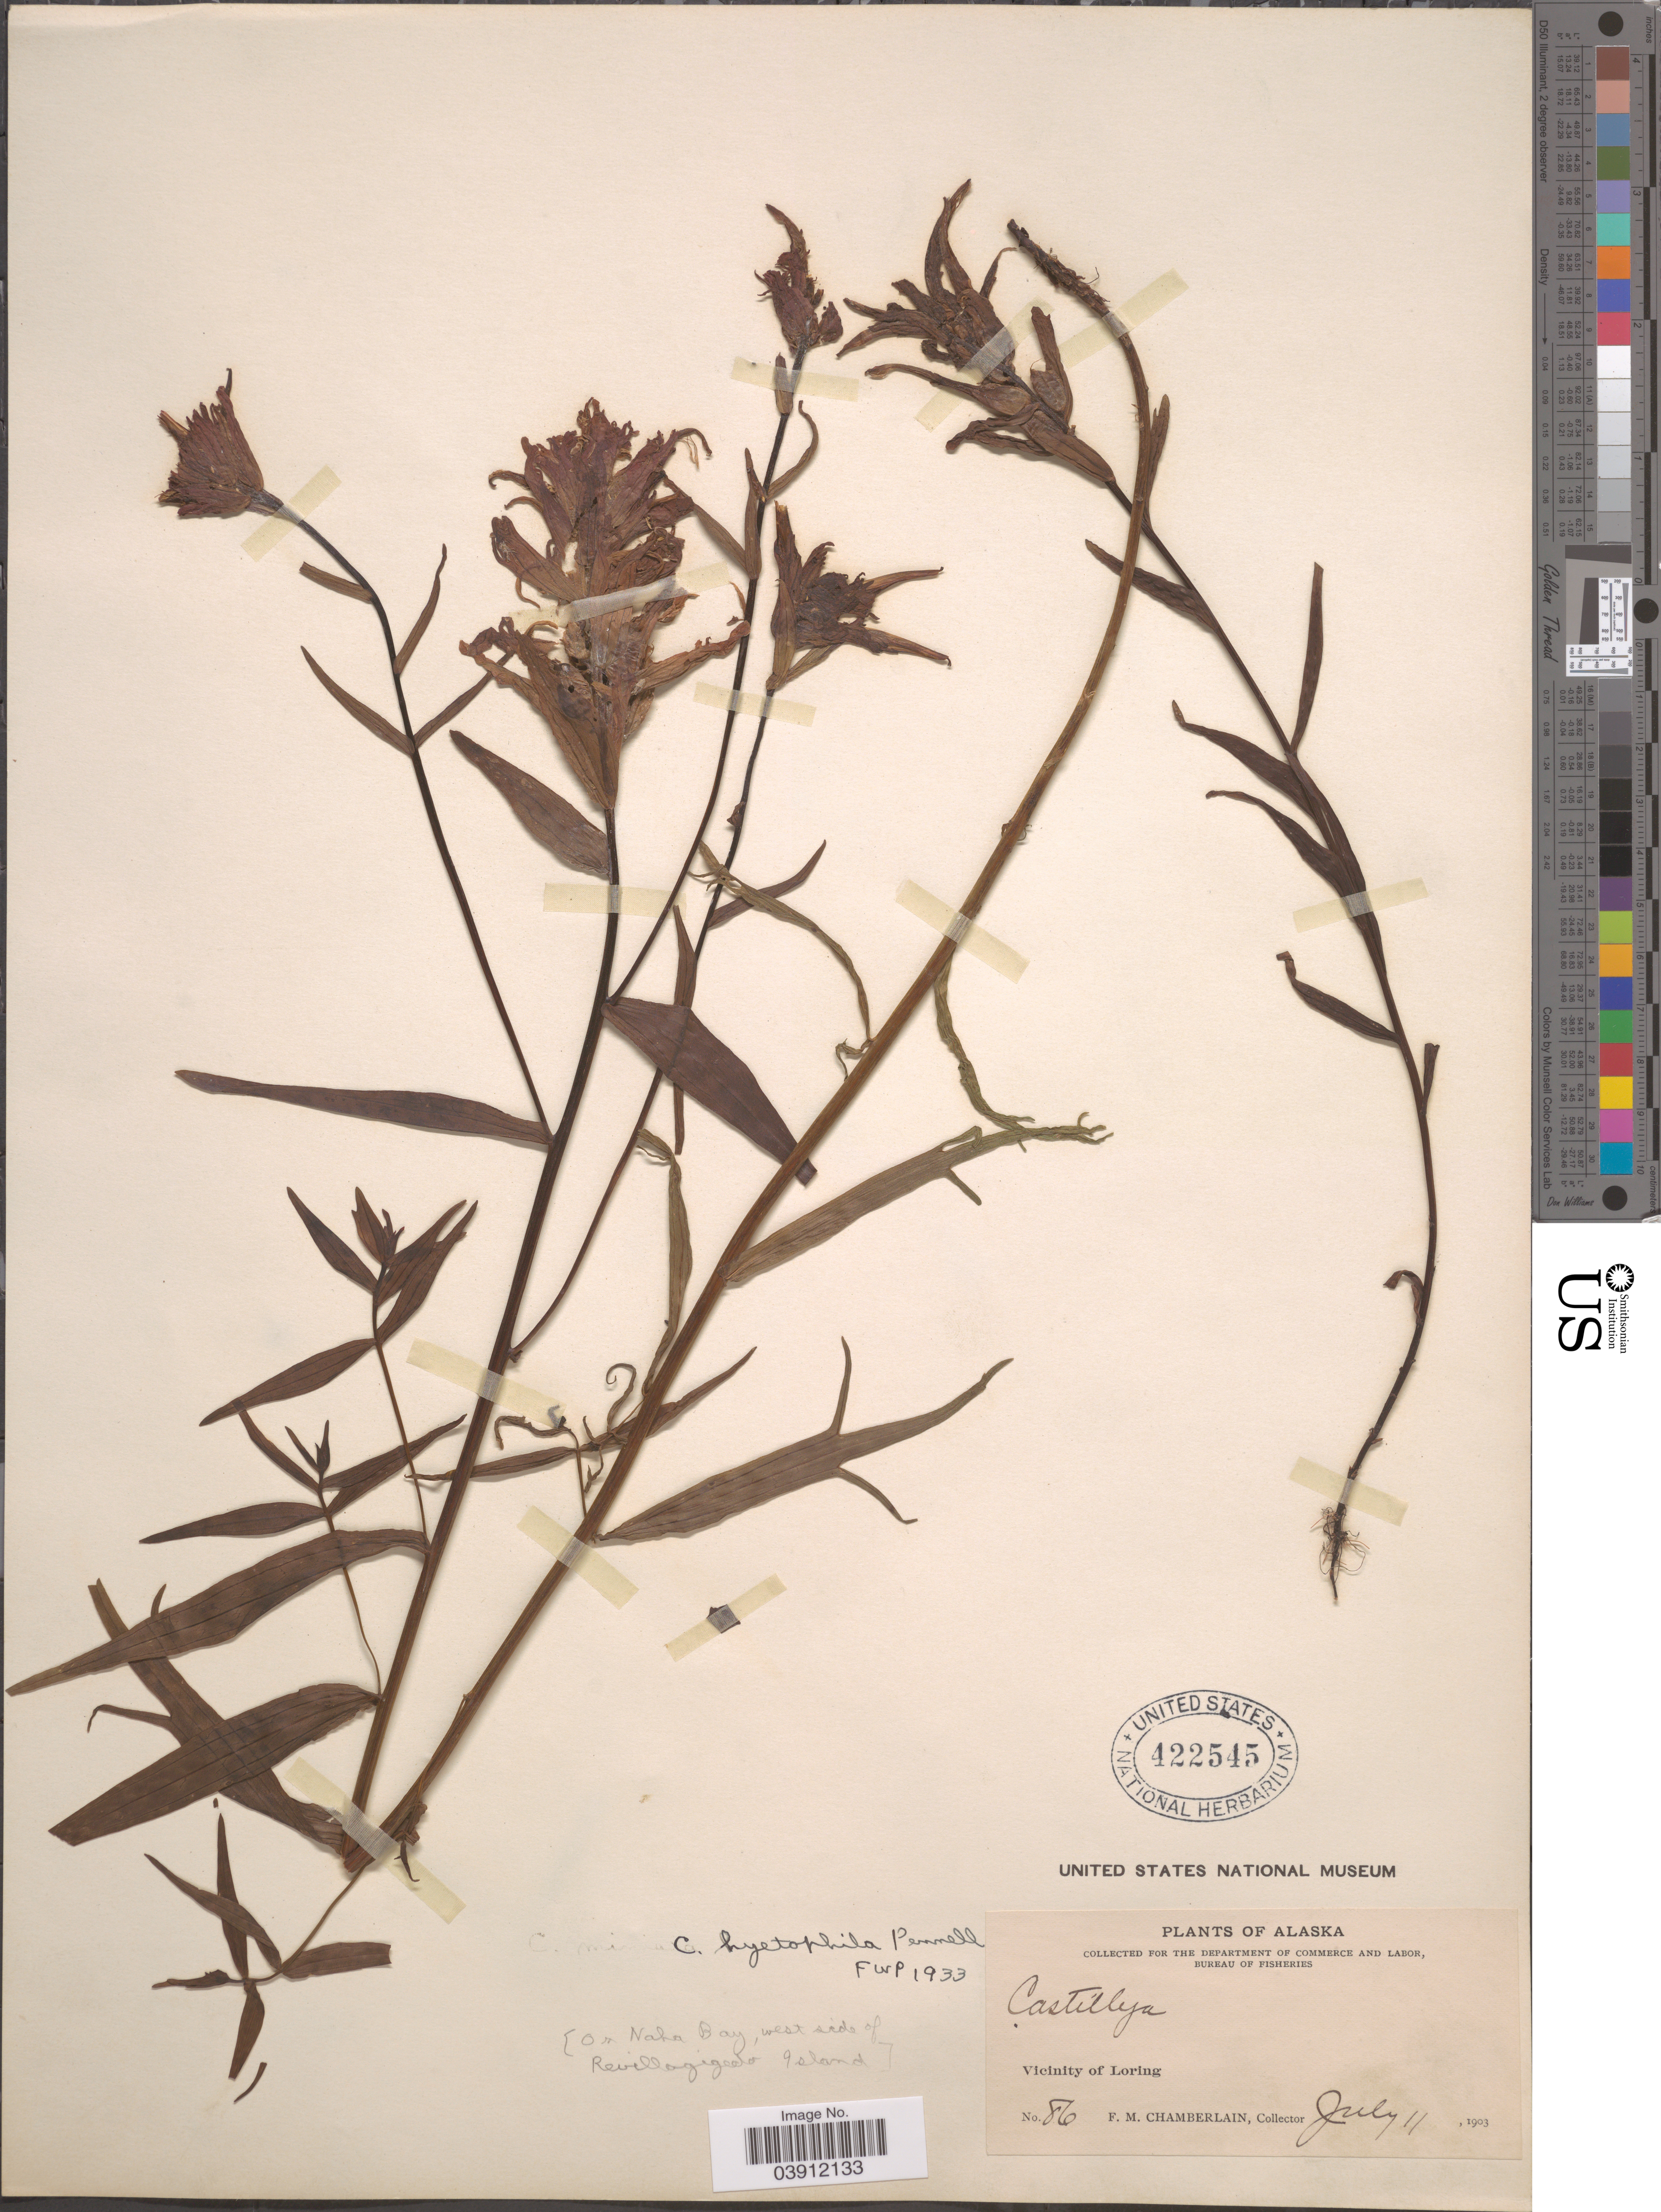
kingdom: Plantae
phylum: Tracheophyta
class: Magnoliopsida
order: Lamiales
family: Orobanchaceae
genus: Castilleja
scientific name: Castilleja hyetophila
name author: Pennell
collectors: F. Chamberlain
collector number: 86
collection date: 1903-07-11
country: United States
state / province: Alaska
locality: Vicinity of Loring.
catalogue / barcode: US 422545